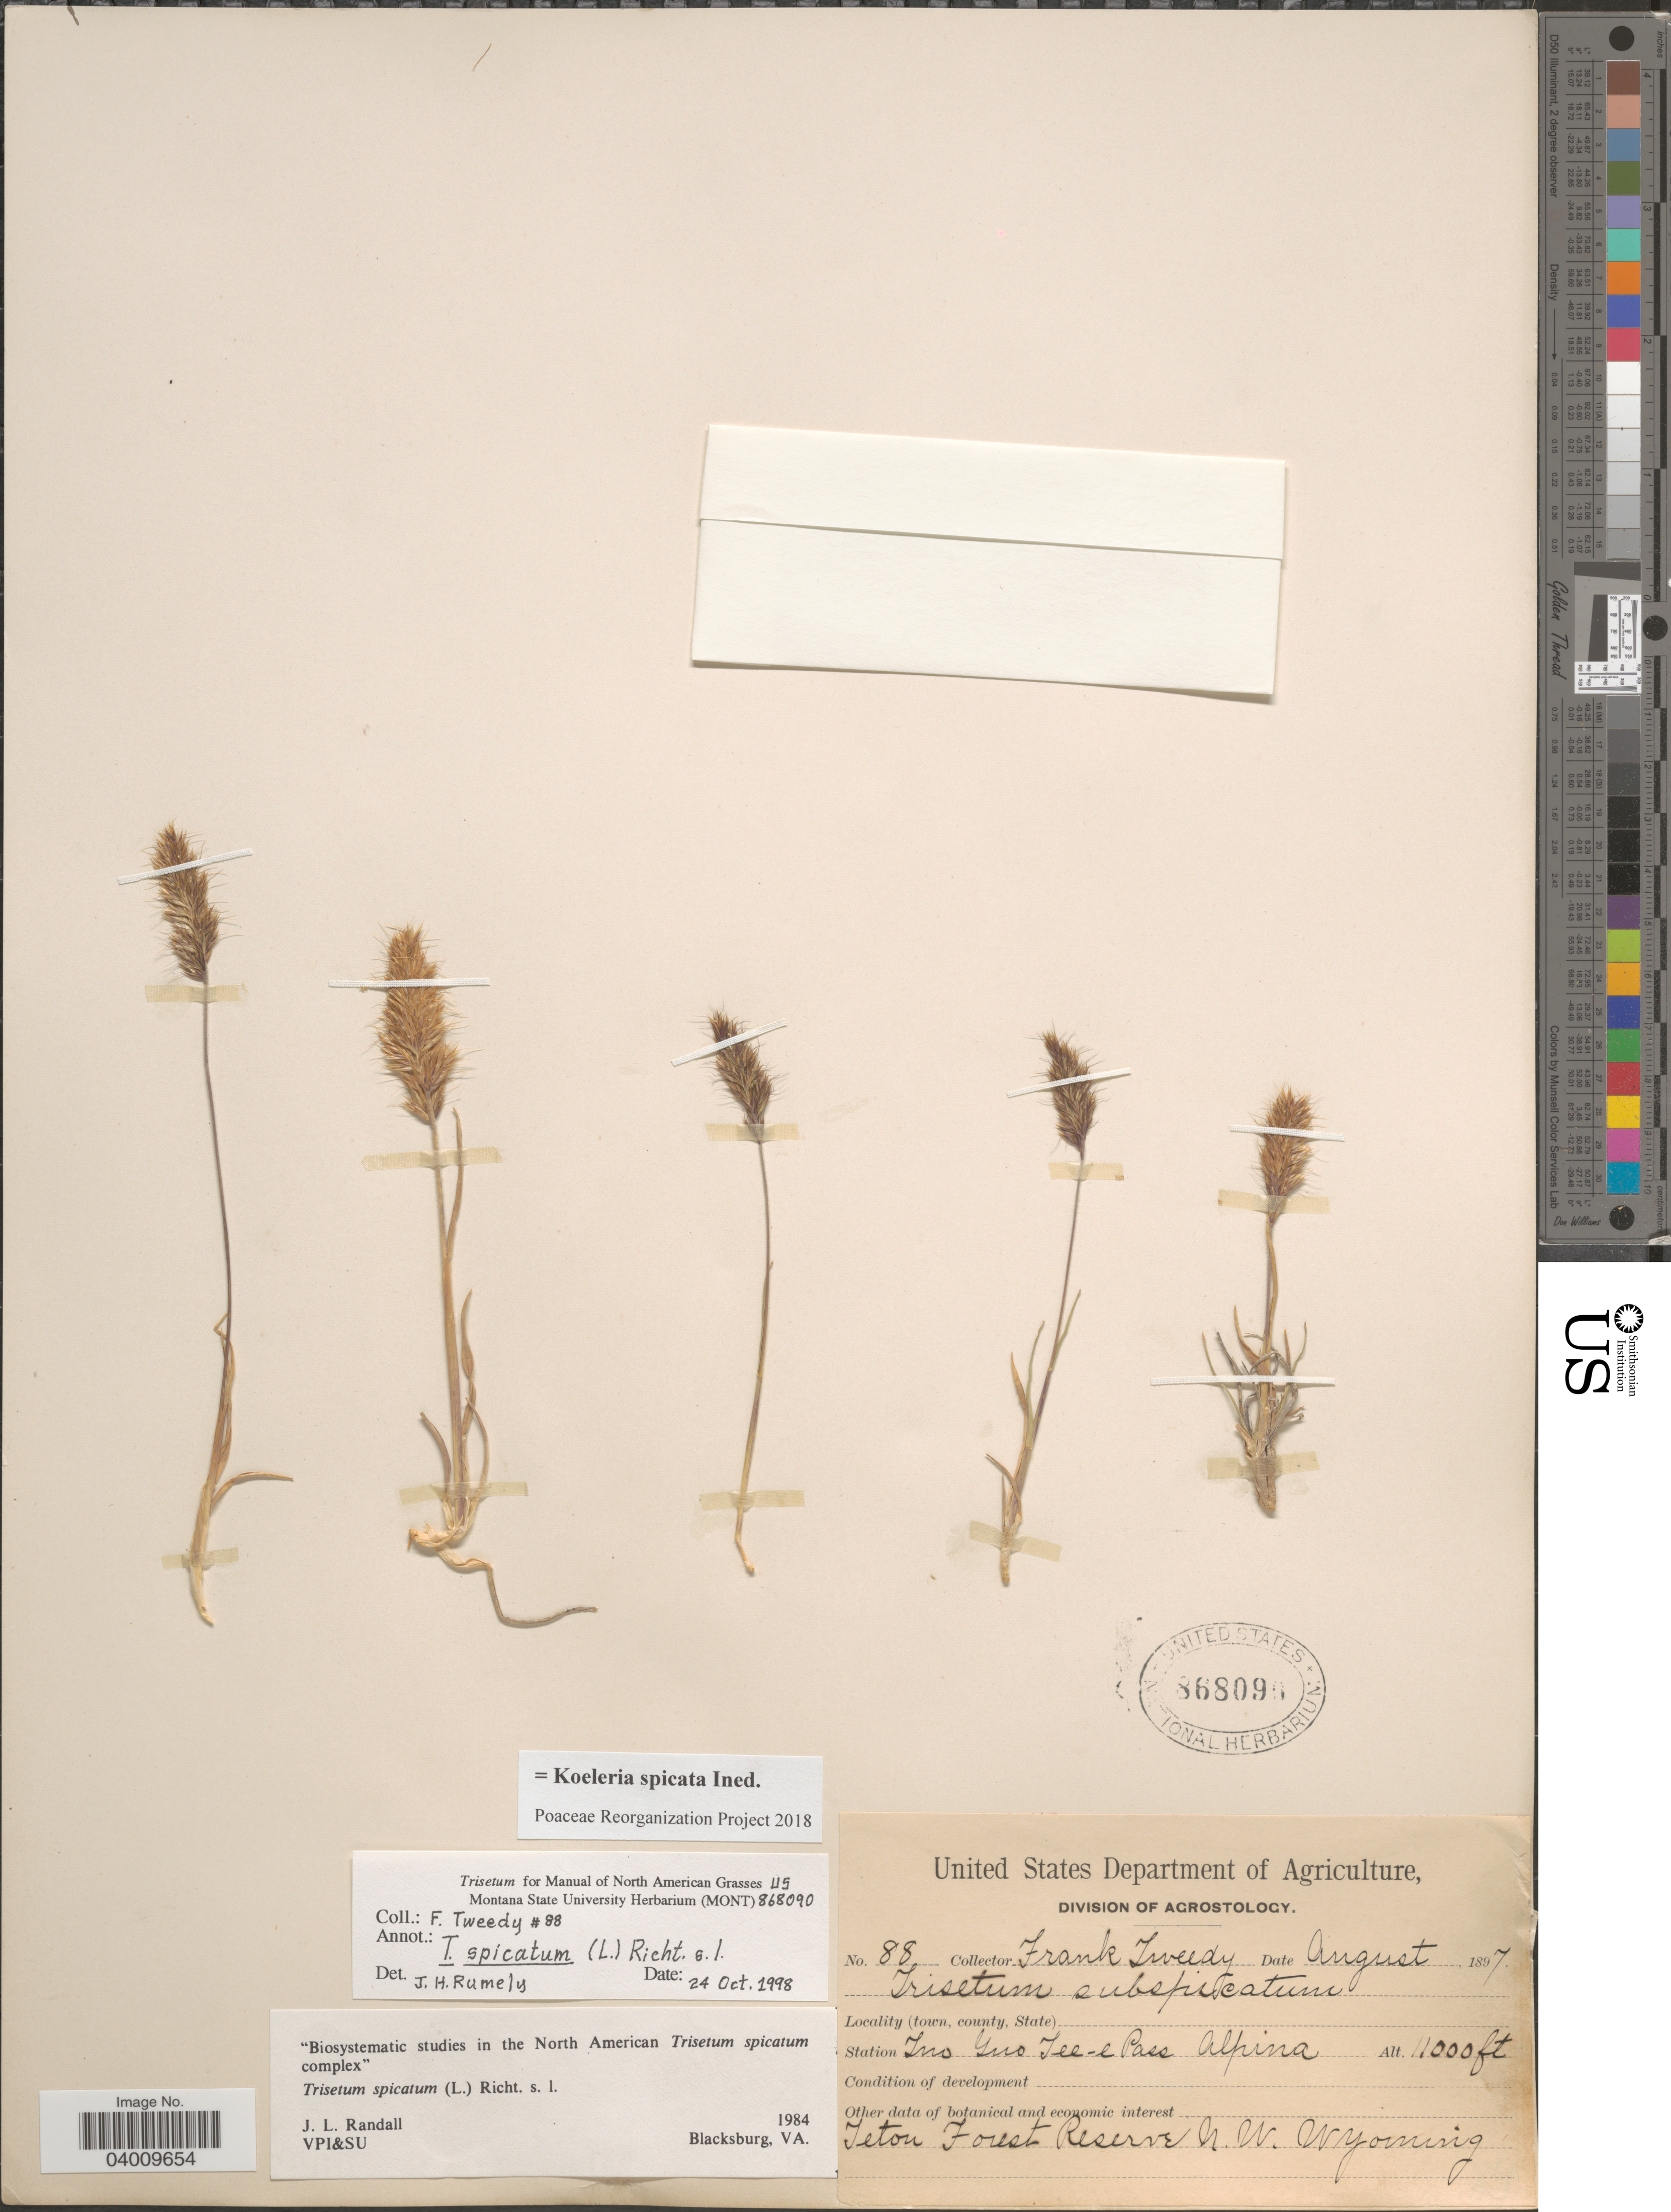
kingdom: Plantae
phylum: Tracheophyta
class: Liliopsida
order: Poales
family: Poaceae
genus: Koeleria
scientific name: Koeleria spicata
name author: (L.) Barberá et al.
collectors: F. Tweedy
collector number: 88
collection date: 1897-08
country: United States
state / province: Wyoming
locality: Station Ino Guo Tee-e Pass Alpina. Teton Forest reserve. N.W. Wyoming.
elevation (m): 3353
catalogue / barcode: US 868090